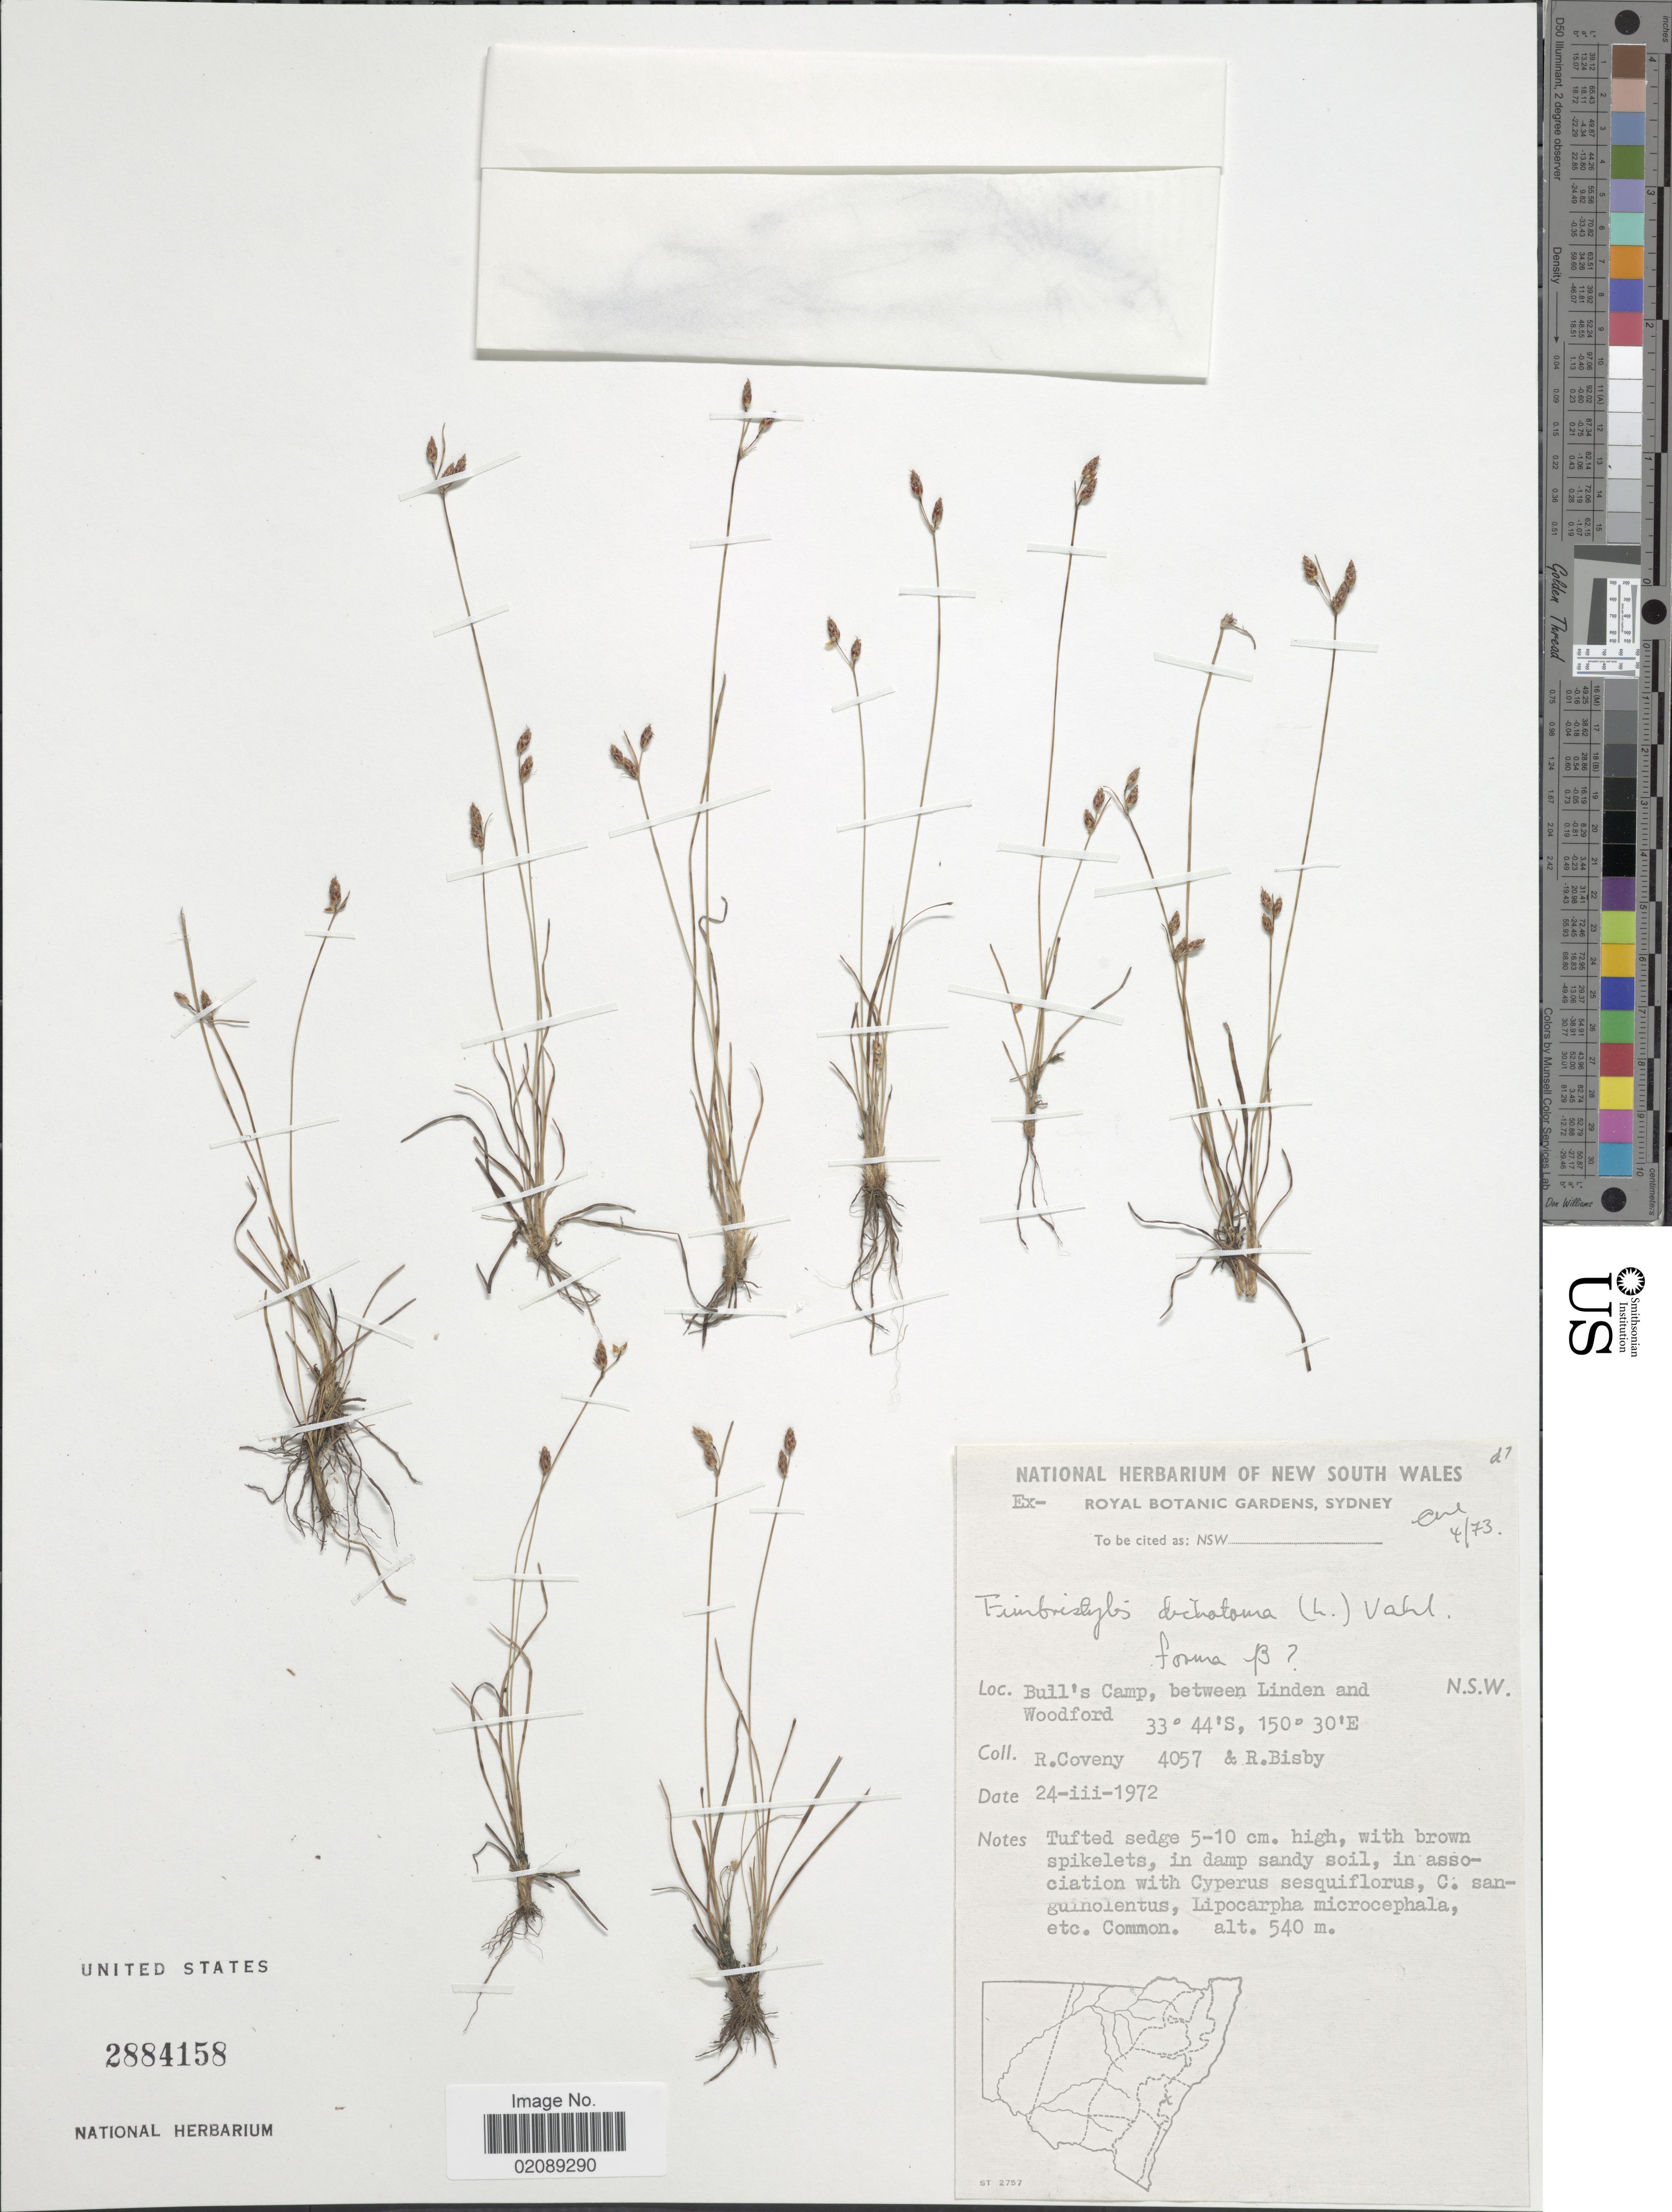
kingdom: Plantae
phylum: Tracheophyta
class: Liliopsida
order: Poales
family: Cyperaceae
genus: Fimbristylis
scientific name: Fimbristylis dichotoma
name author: (L.) Vahl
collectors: R. Coveny & R. Bisby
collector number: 4057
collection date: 1972-03-24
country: Australia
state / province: New South Wales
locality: Bull's Camp, between Linden and Woodford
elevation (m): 540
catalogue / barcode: US 2884158